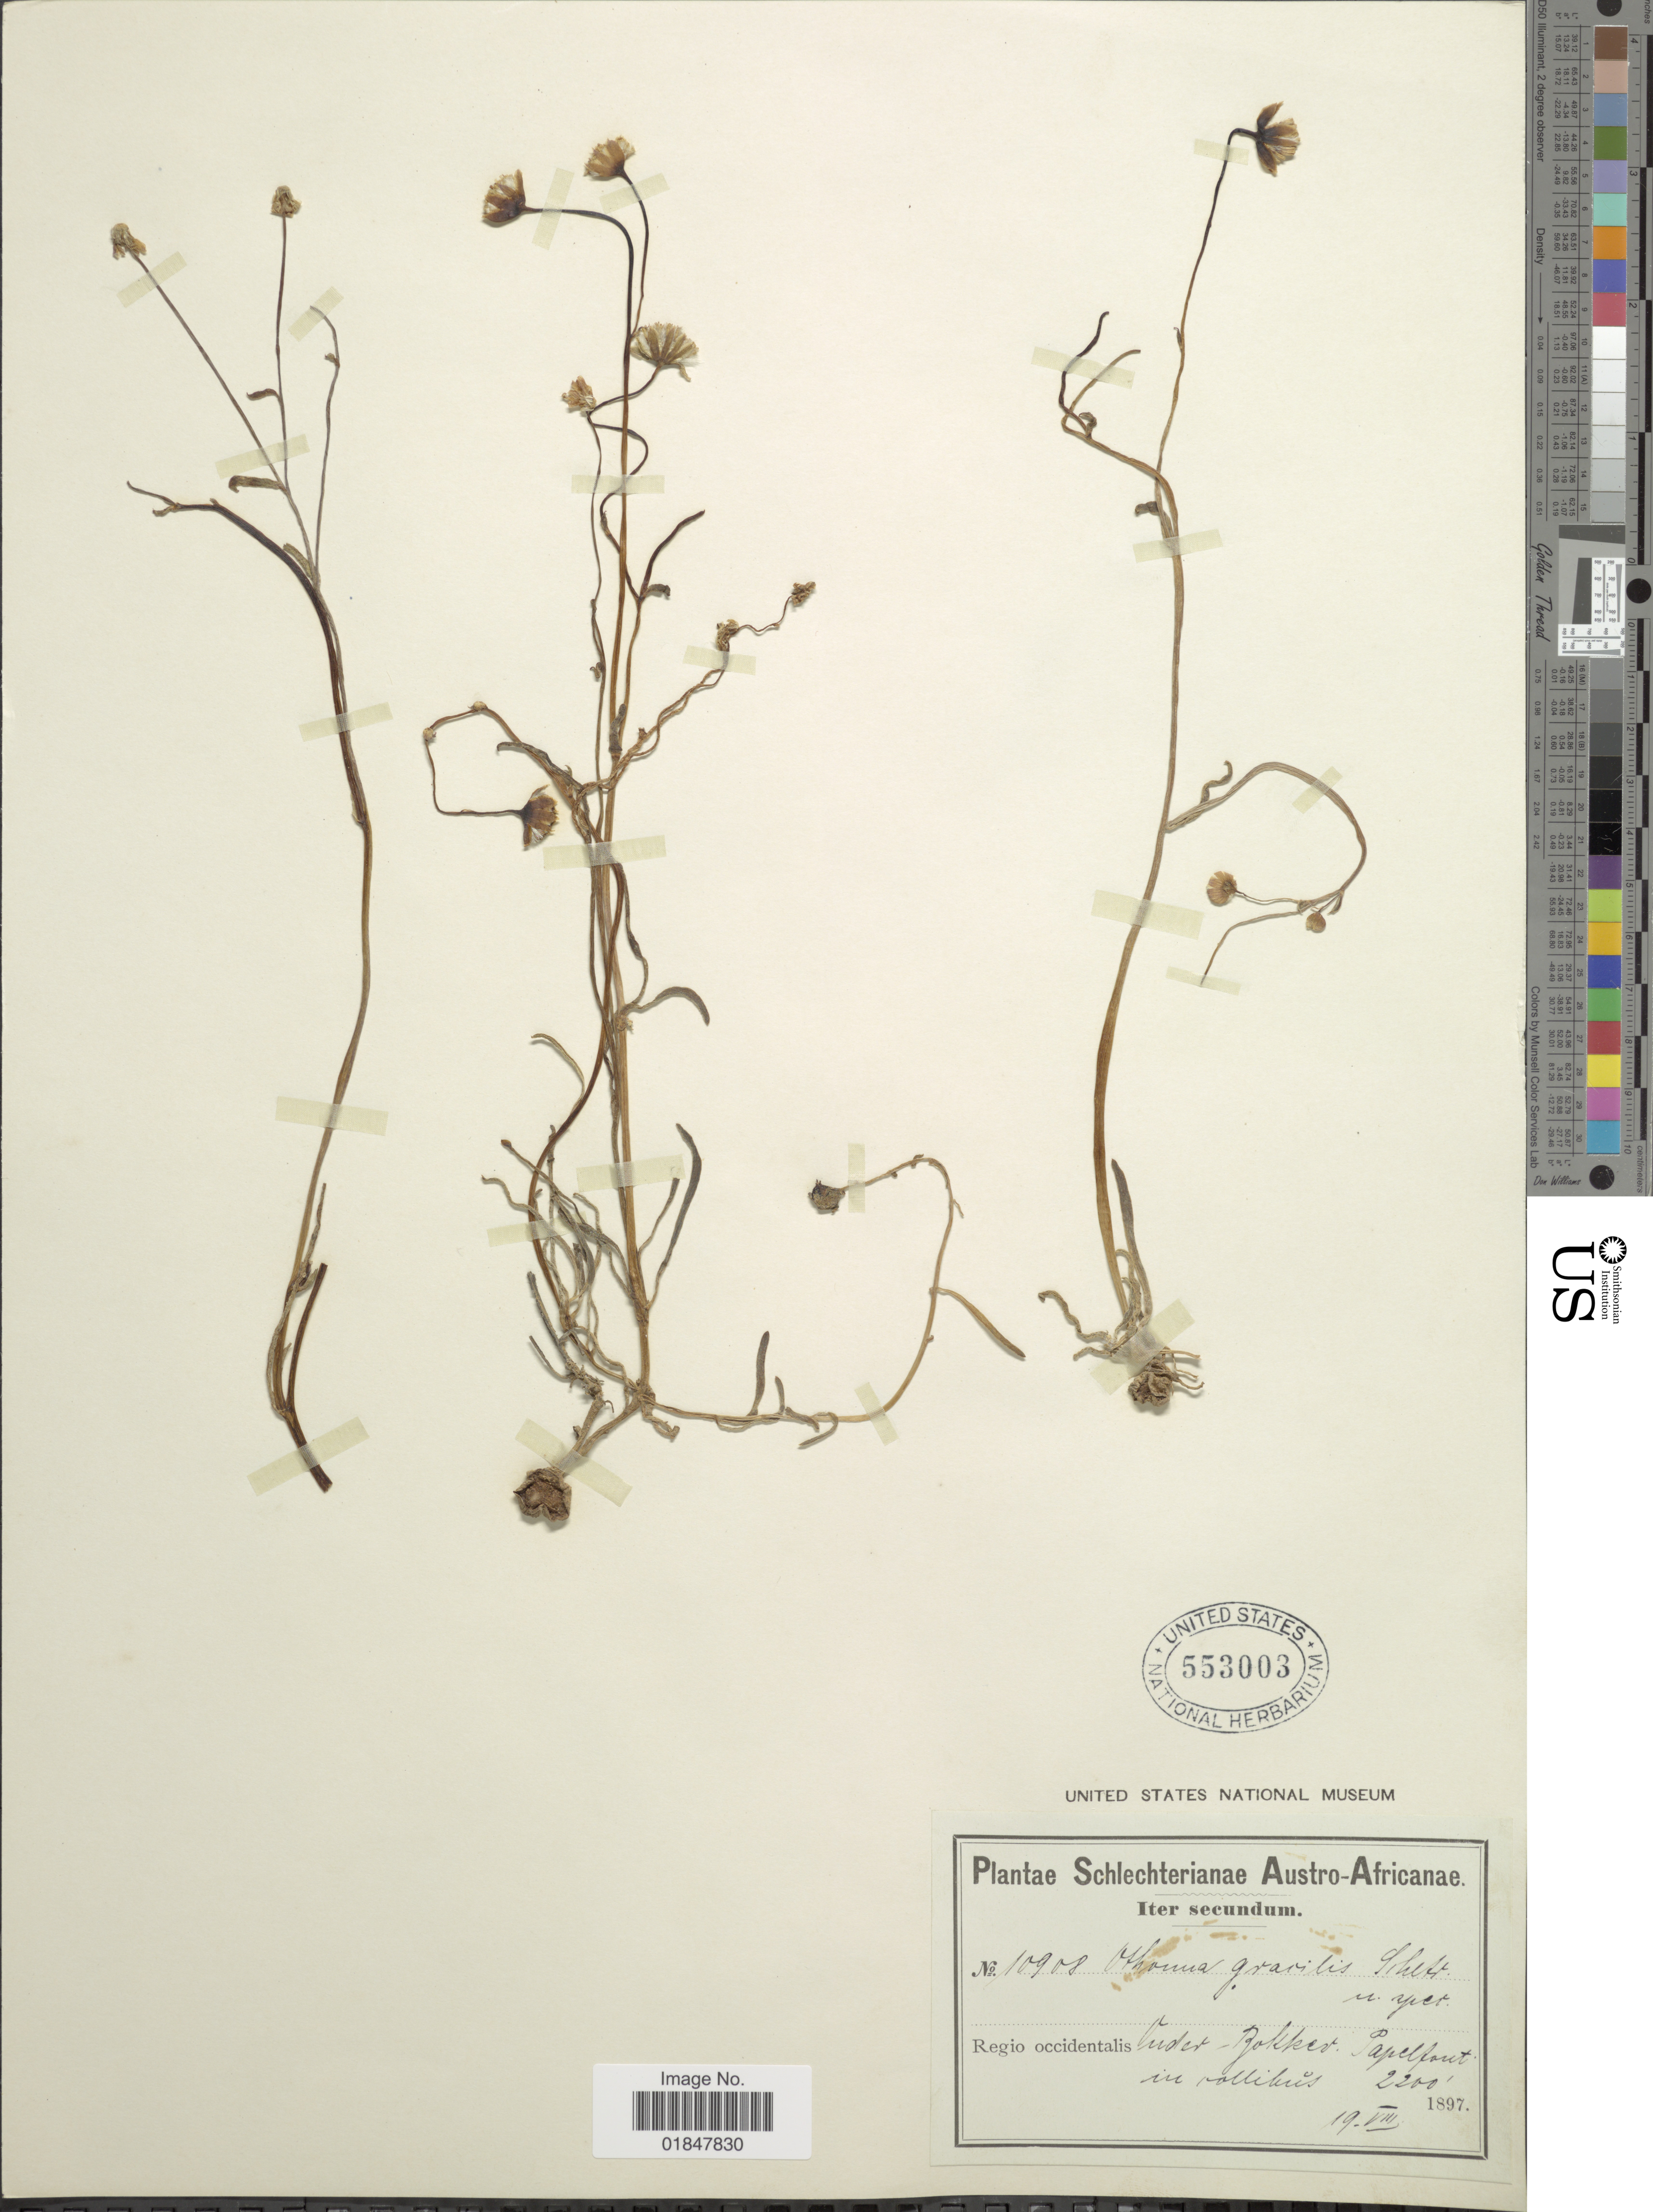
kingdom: Plantae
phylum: Tracheophyta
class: Magnoliopsida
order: Asterales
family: Asteraceae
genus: Emilia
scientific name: Emilia hiernii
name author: C. Jeffrey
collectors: Schlechter, --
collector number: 10908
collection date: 1897-08-19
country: South Africa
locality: Austro-Africanae, Regio occidentalis, Onder-Bokkeveld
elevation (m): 671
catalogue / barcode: US 553003